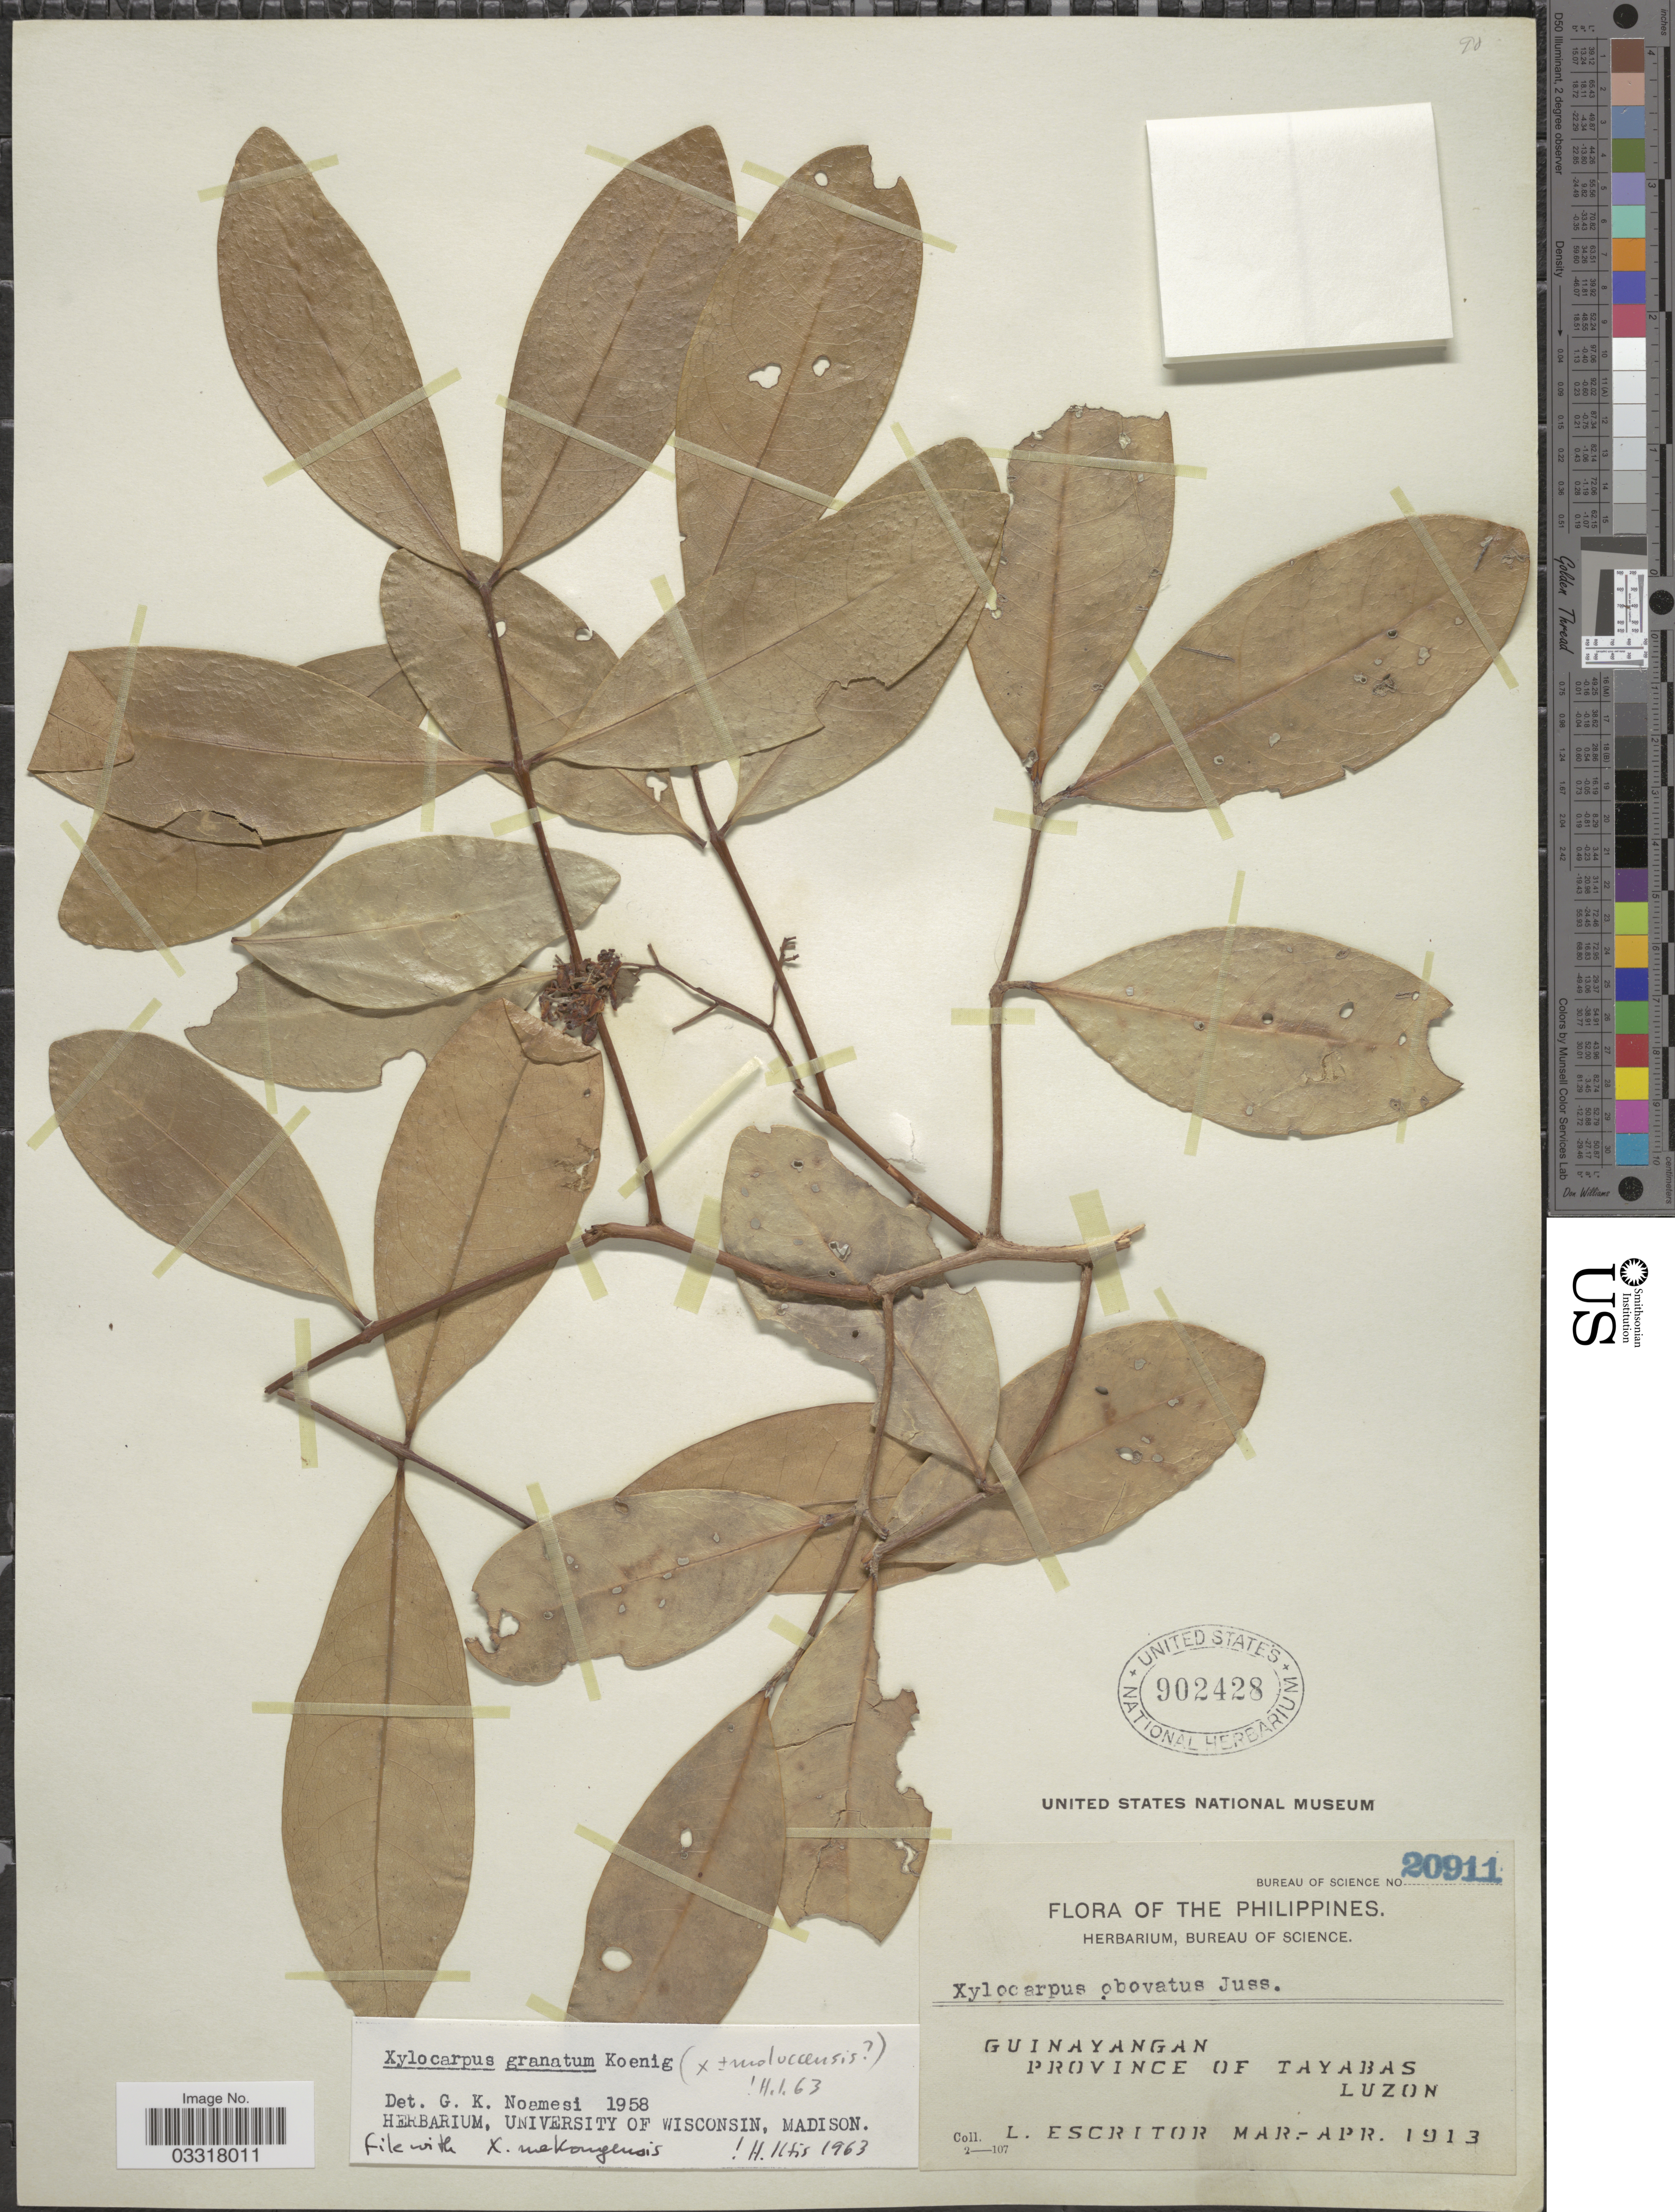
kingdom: Plantae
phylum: Tracheophyta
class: Magnoliopsida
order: Sapindales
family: Meliaceae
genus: Xylocarpus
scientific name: Xylocarpus granatum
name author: J. Koenig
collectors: L. Escritor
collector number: Bureau of Science 20911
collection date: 1913-03/1913-04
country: Philippines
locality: Guinayangan. Province of Tayabas. Luzon.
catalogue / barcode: US 902428